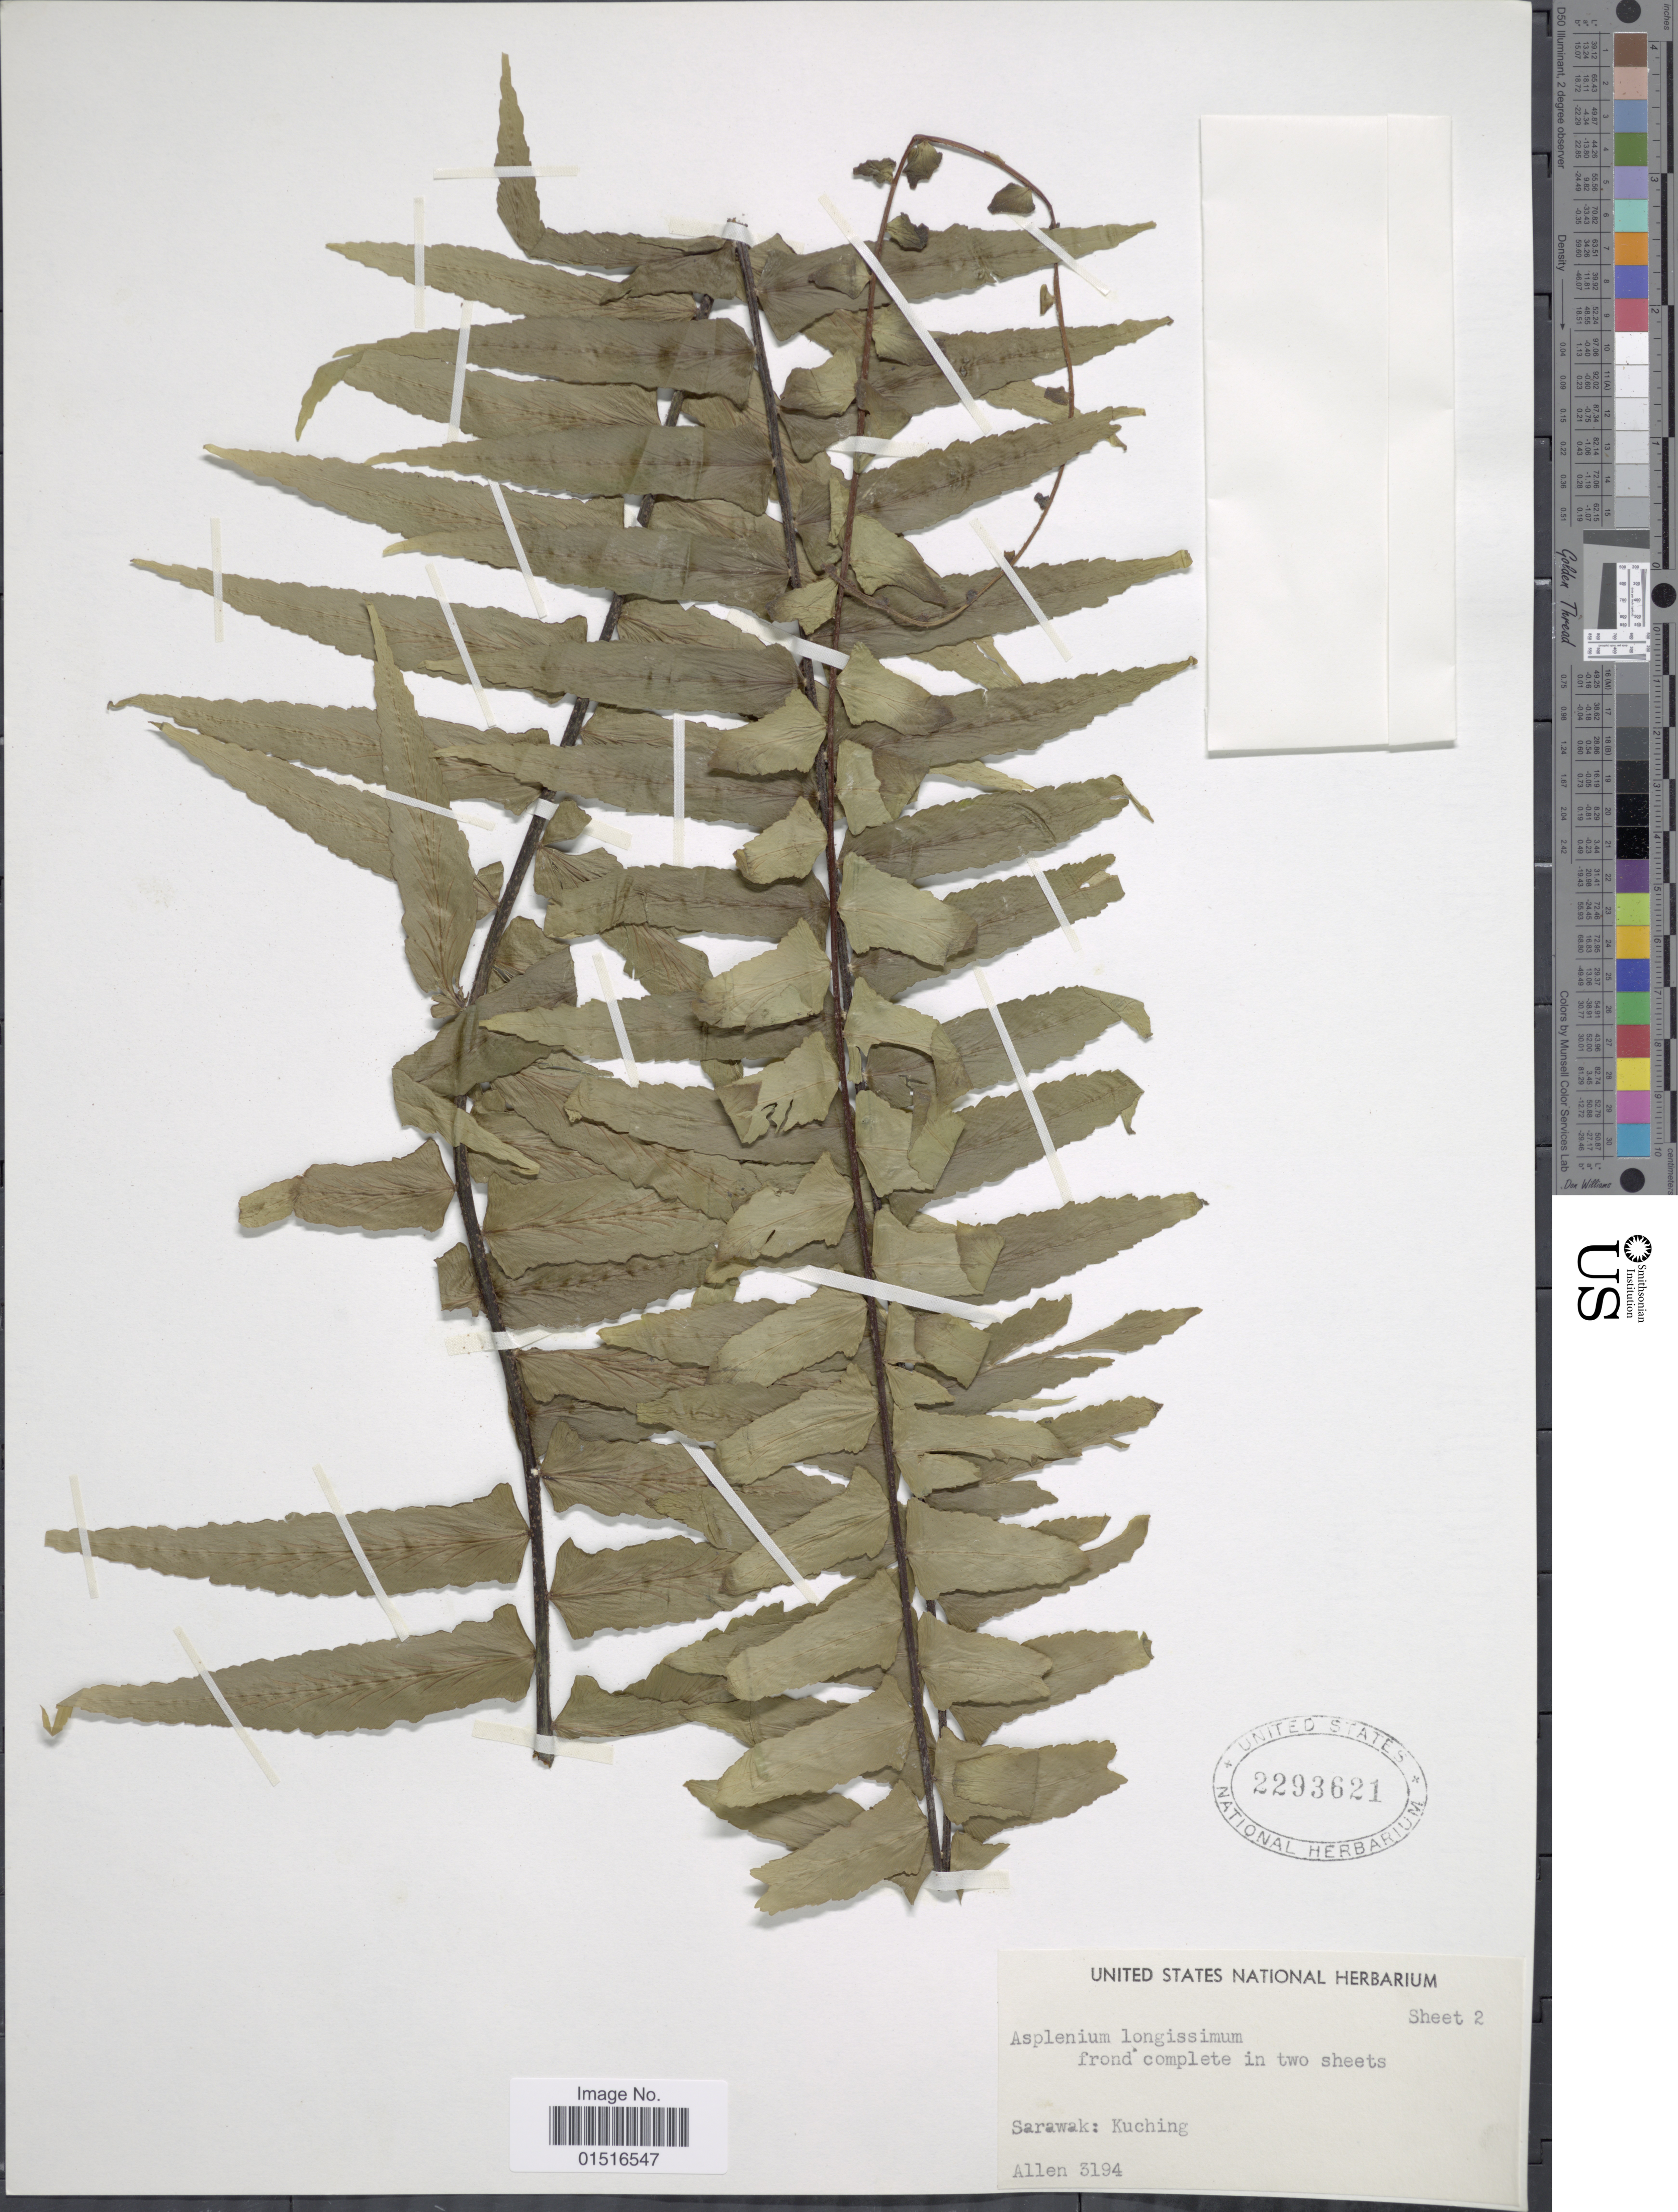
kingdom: Plantae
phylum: Tracheophyta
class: Polypodiopsida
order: Polypodiales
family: Aspleniaceae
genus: Asplenium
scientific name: Asplenium longissimum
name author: Blume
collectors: -- Allen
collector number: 3194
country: Malaysia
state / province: Sarawak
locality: Sarawak: Kuching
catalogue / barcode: US 2293621